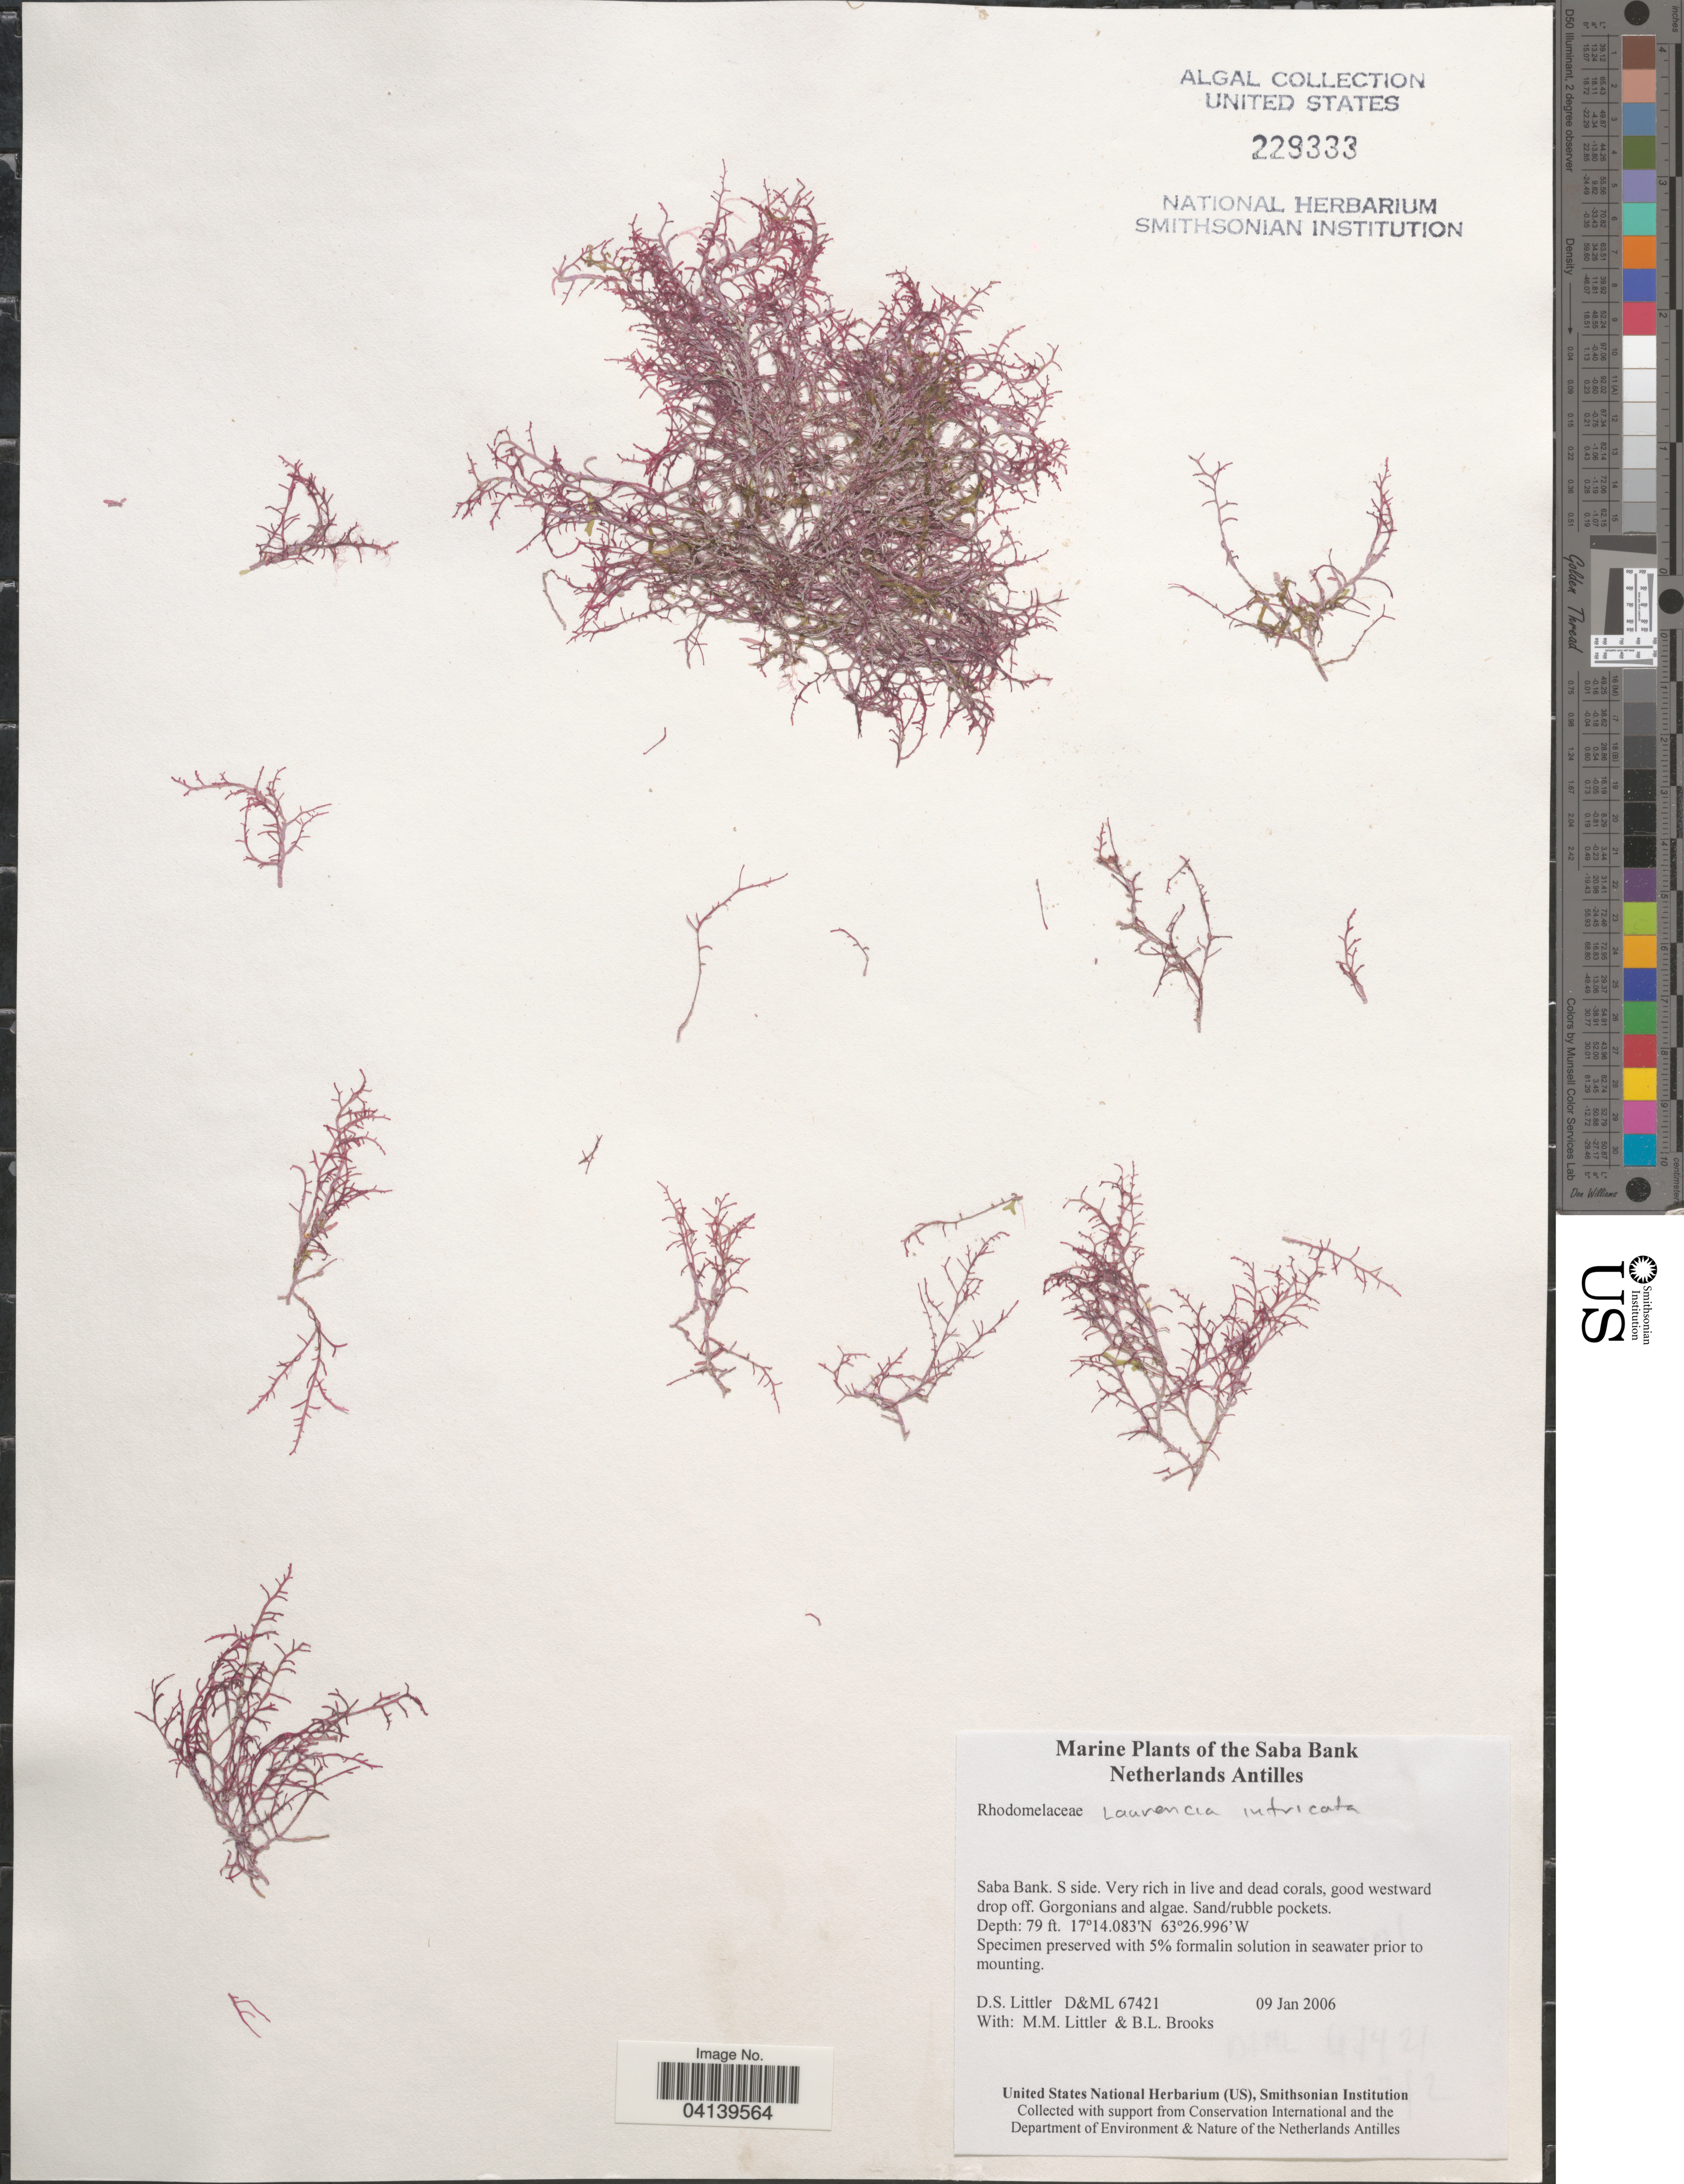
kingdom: Plantae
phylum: Rhodophyta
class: Florideophyceae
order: Ceramiales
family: Rhodomelaceae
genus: Laurencia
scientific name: Laurencia intricata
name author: J.V.Lamouroux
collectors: D. S. Littler & B. Brooks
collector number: D&ML67421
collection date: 2006-01-09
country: Netherlands Antilles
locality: Saba Bank. S side.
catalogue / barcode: US 229333